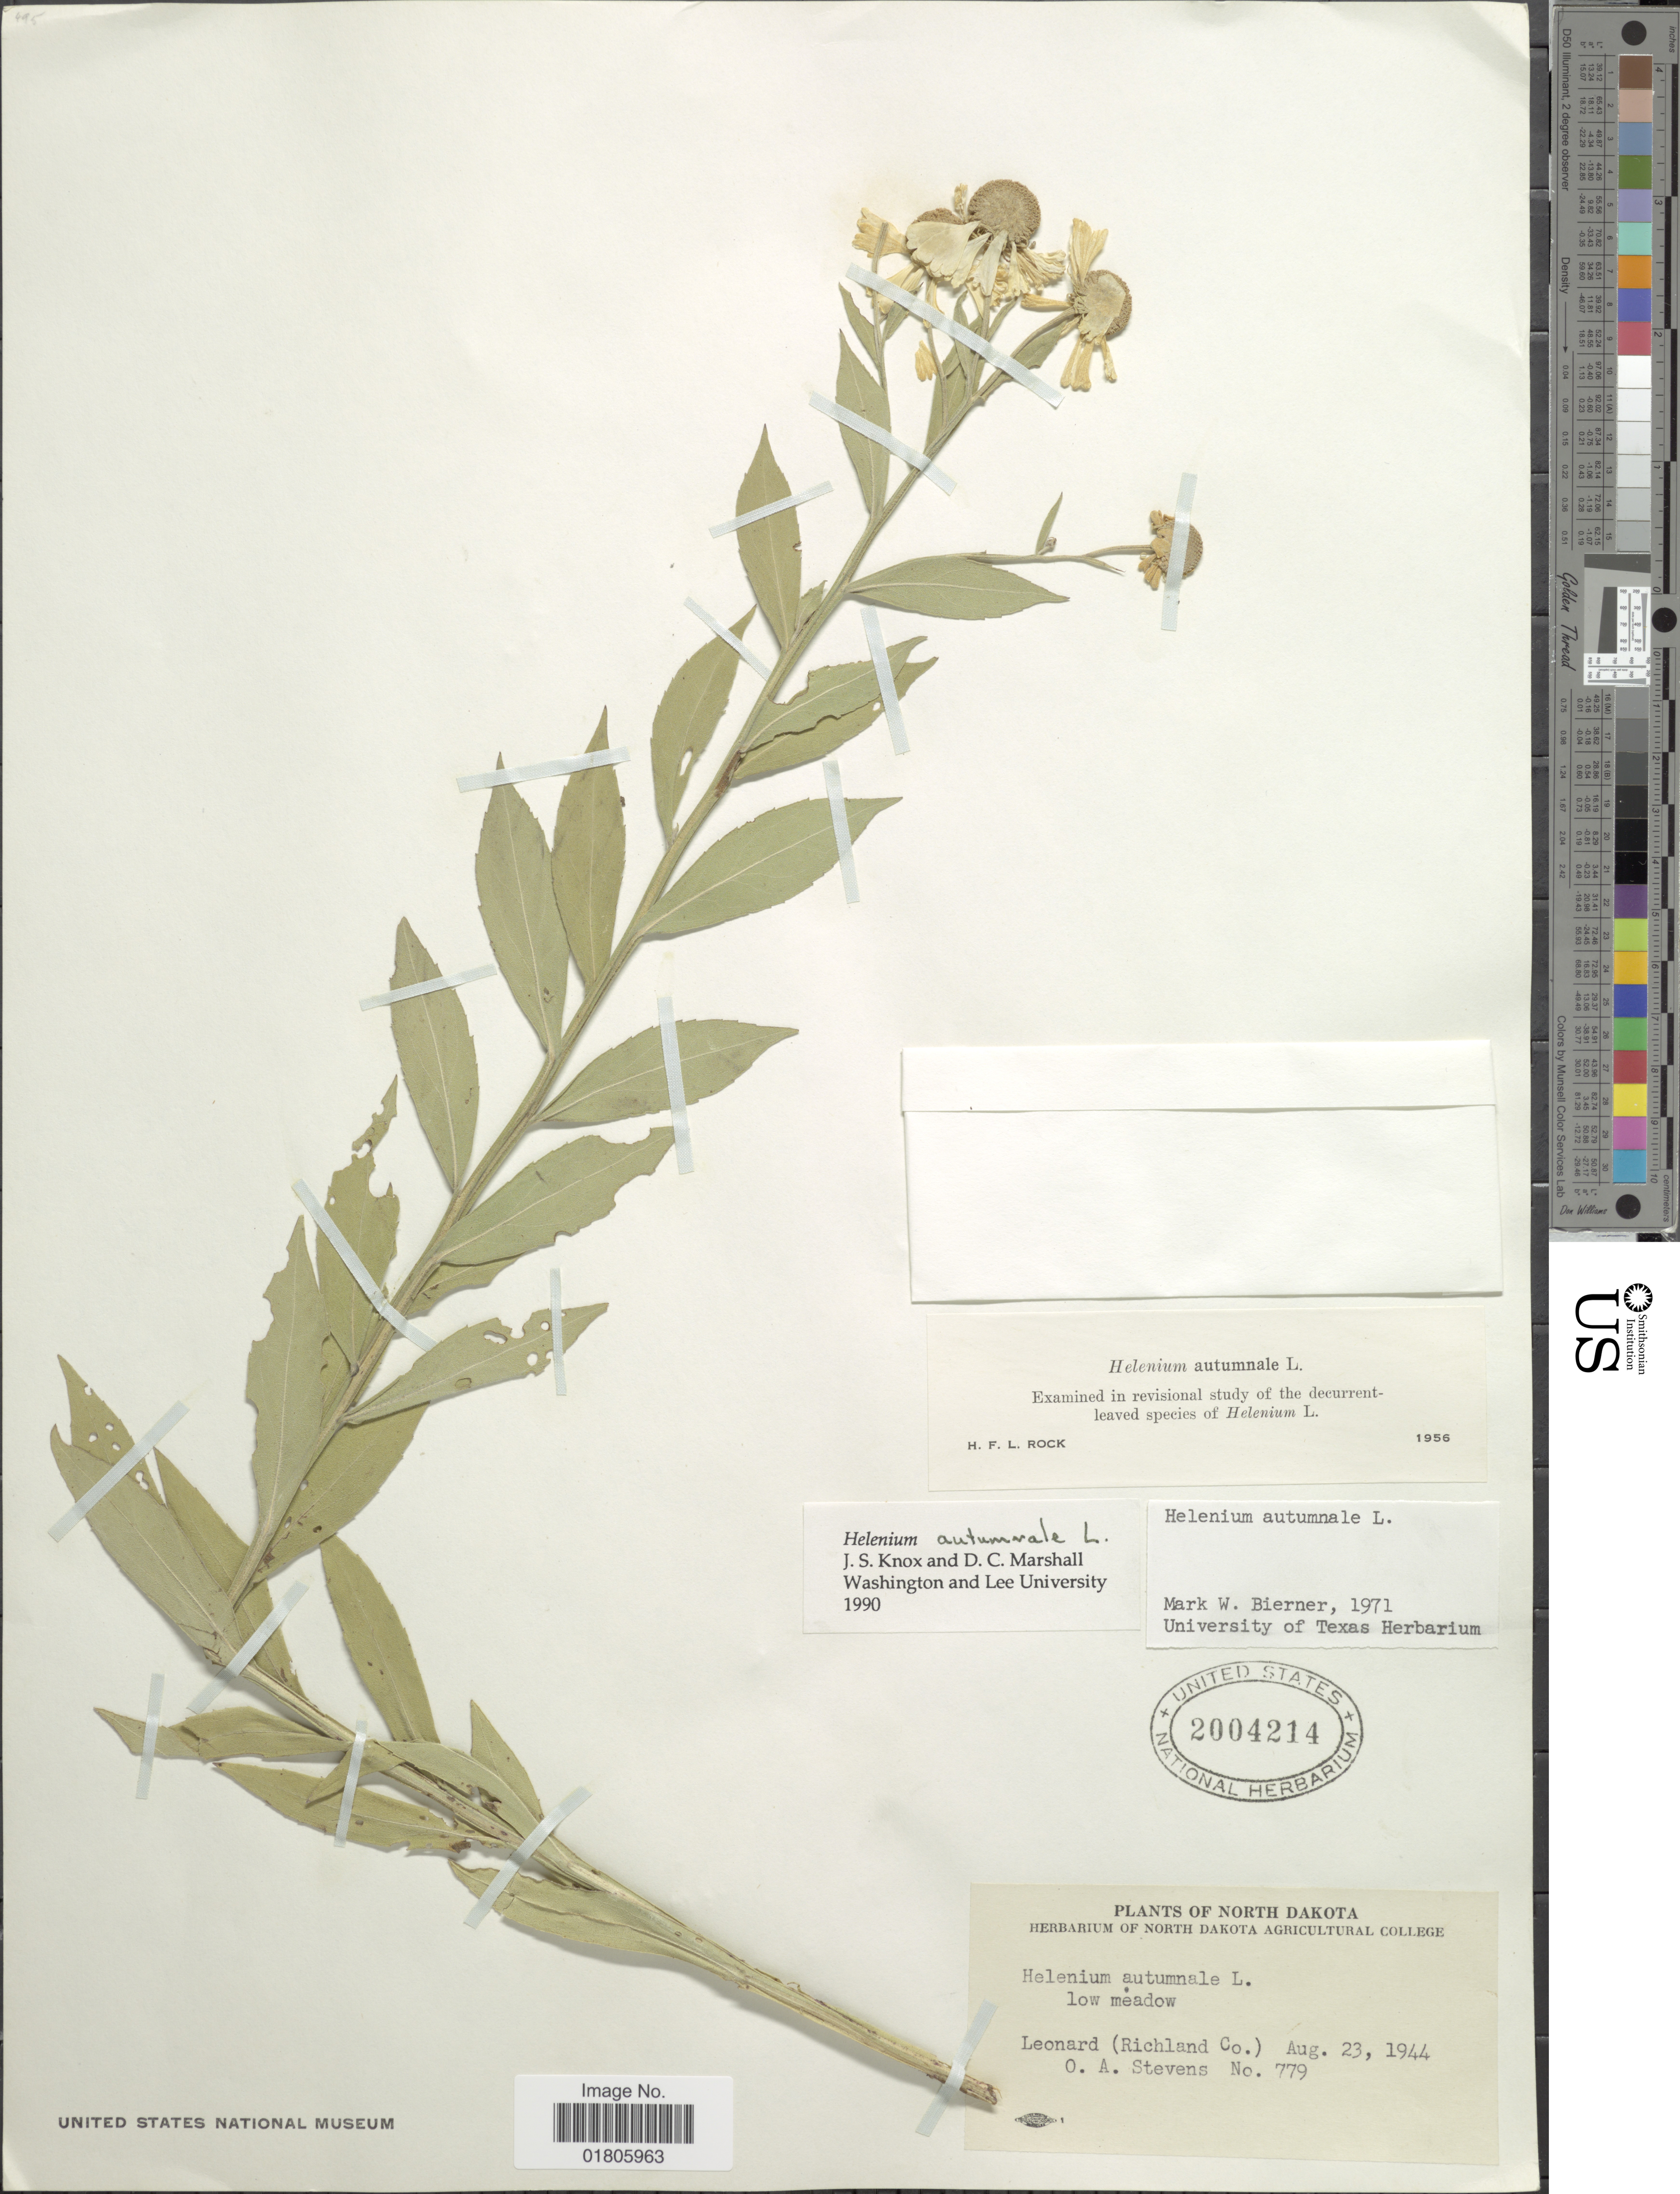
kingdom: Plantae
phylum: Tracheophyta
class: Magnoliopsida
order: Asterales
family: Asteraceae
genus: Helenium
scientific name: Helenium autumnale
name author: L.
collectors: O. A. Stevens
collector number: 779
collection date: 1944-08-23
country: United States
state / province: North Dakota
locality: Leonard (Richland Co.)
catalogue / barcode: US 2004214